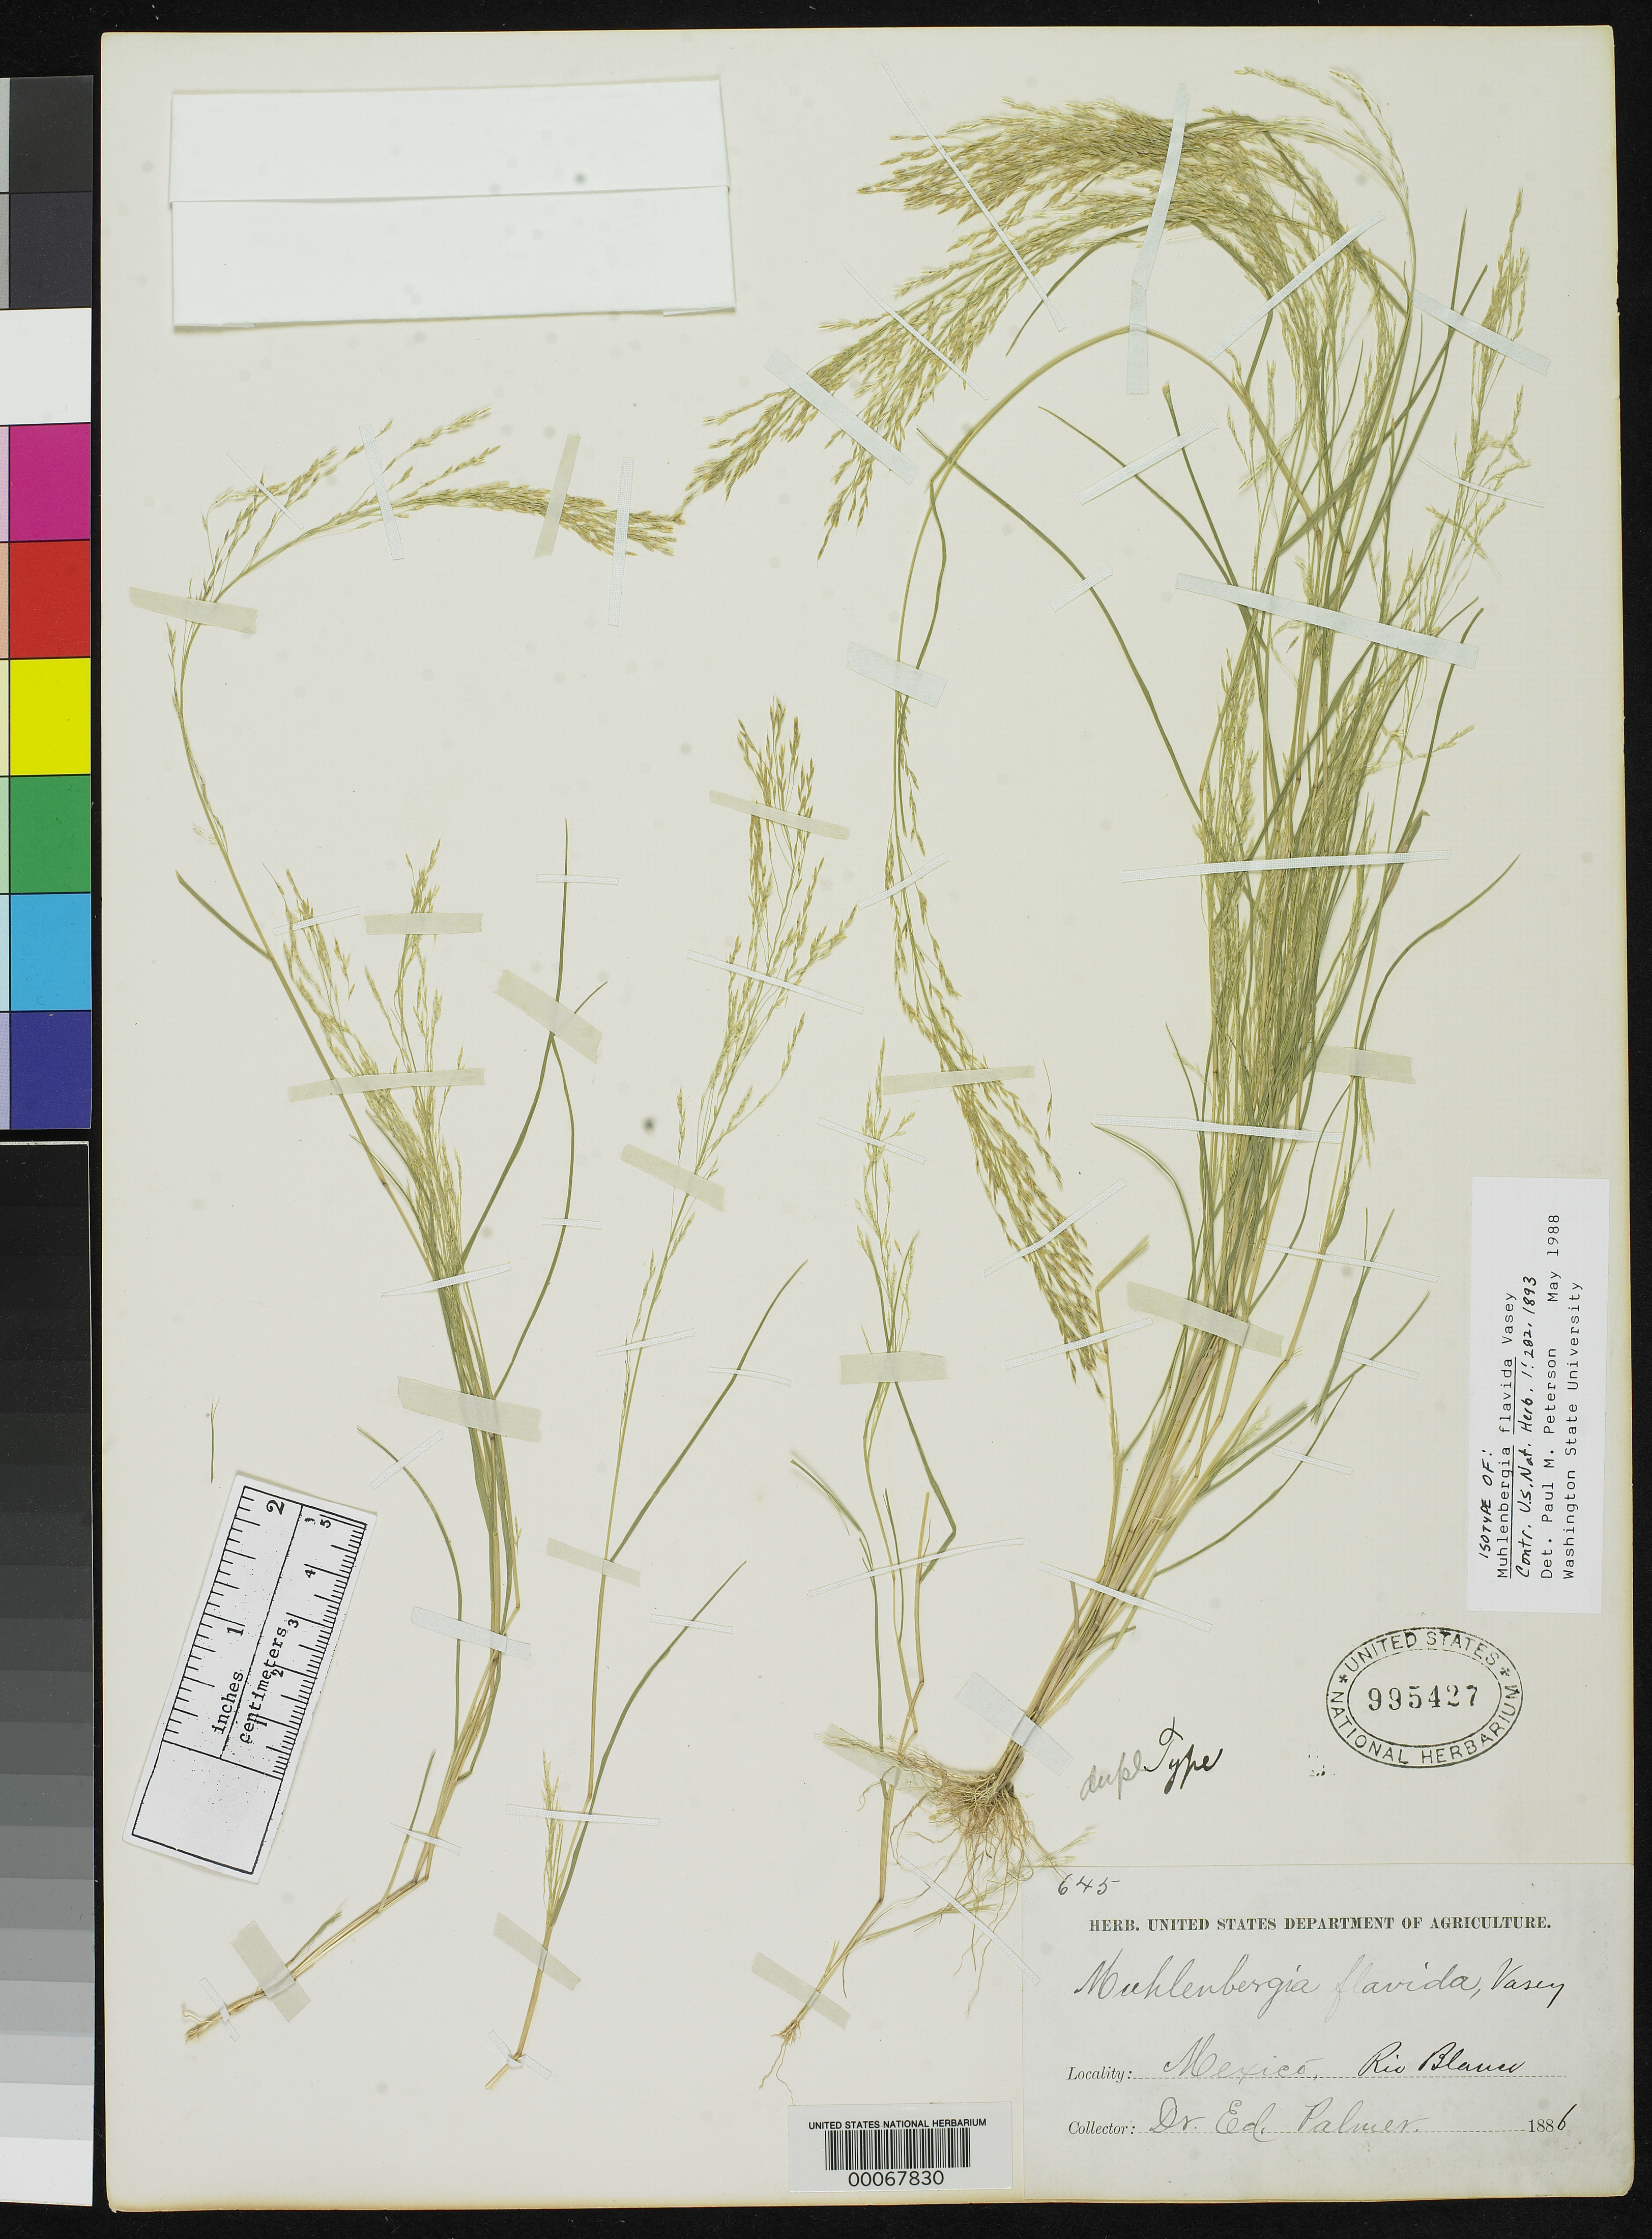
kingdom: Plantae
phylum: Tracheophyta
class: Liliopsida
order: Poales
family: Poaceae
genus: Muhlenbergia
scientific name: Muhlenbergia flavida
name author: Vasey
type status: Isotype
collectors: E. Palmer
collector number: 645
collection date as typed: Jun 1886 to -- Oct 1886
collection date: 1886-06/1886-10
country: Mexico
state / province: Jalisco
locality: Rio Blanco.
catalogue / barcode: US 995427